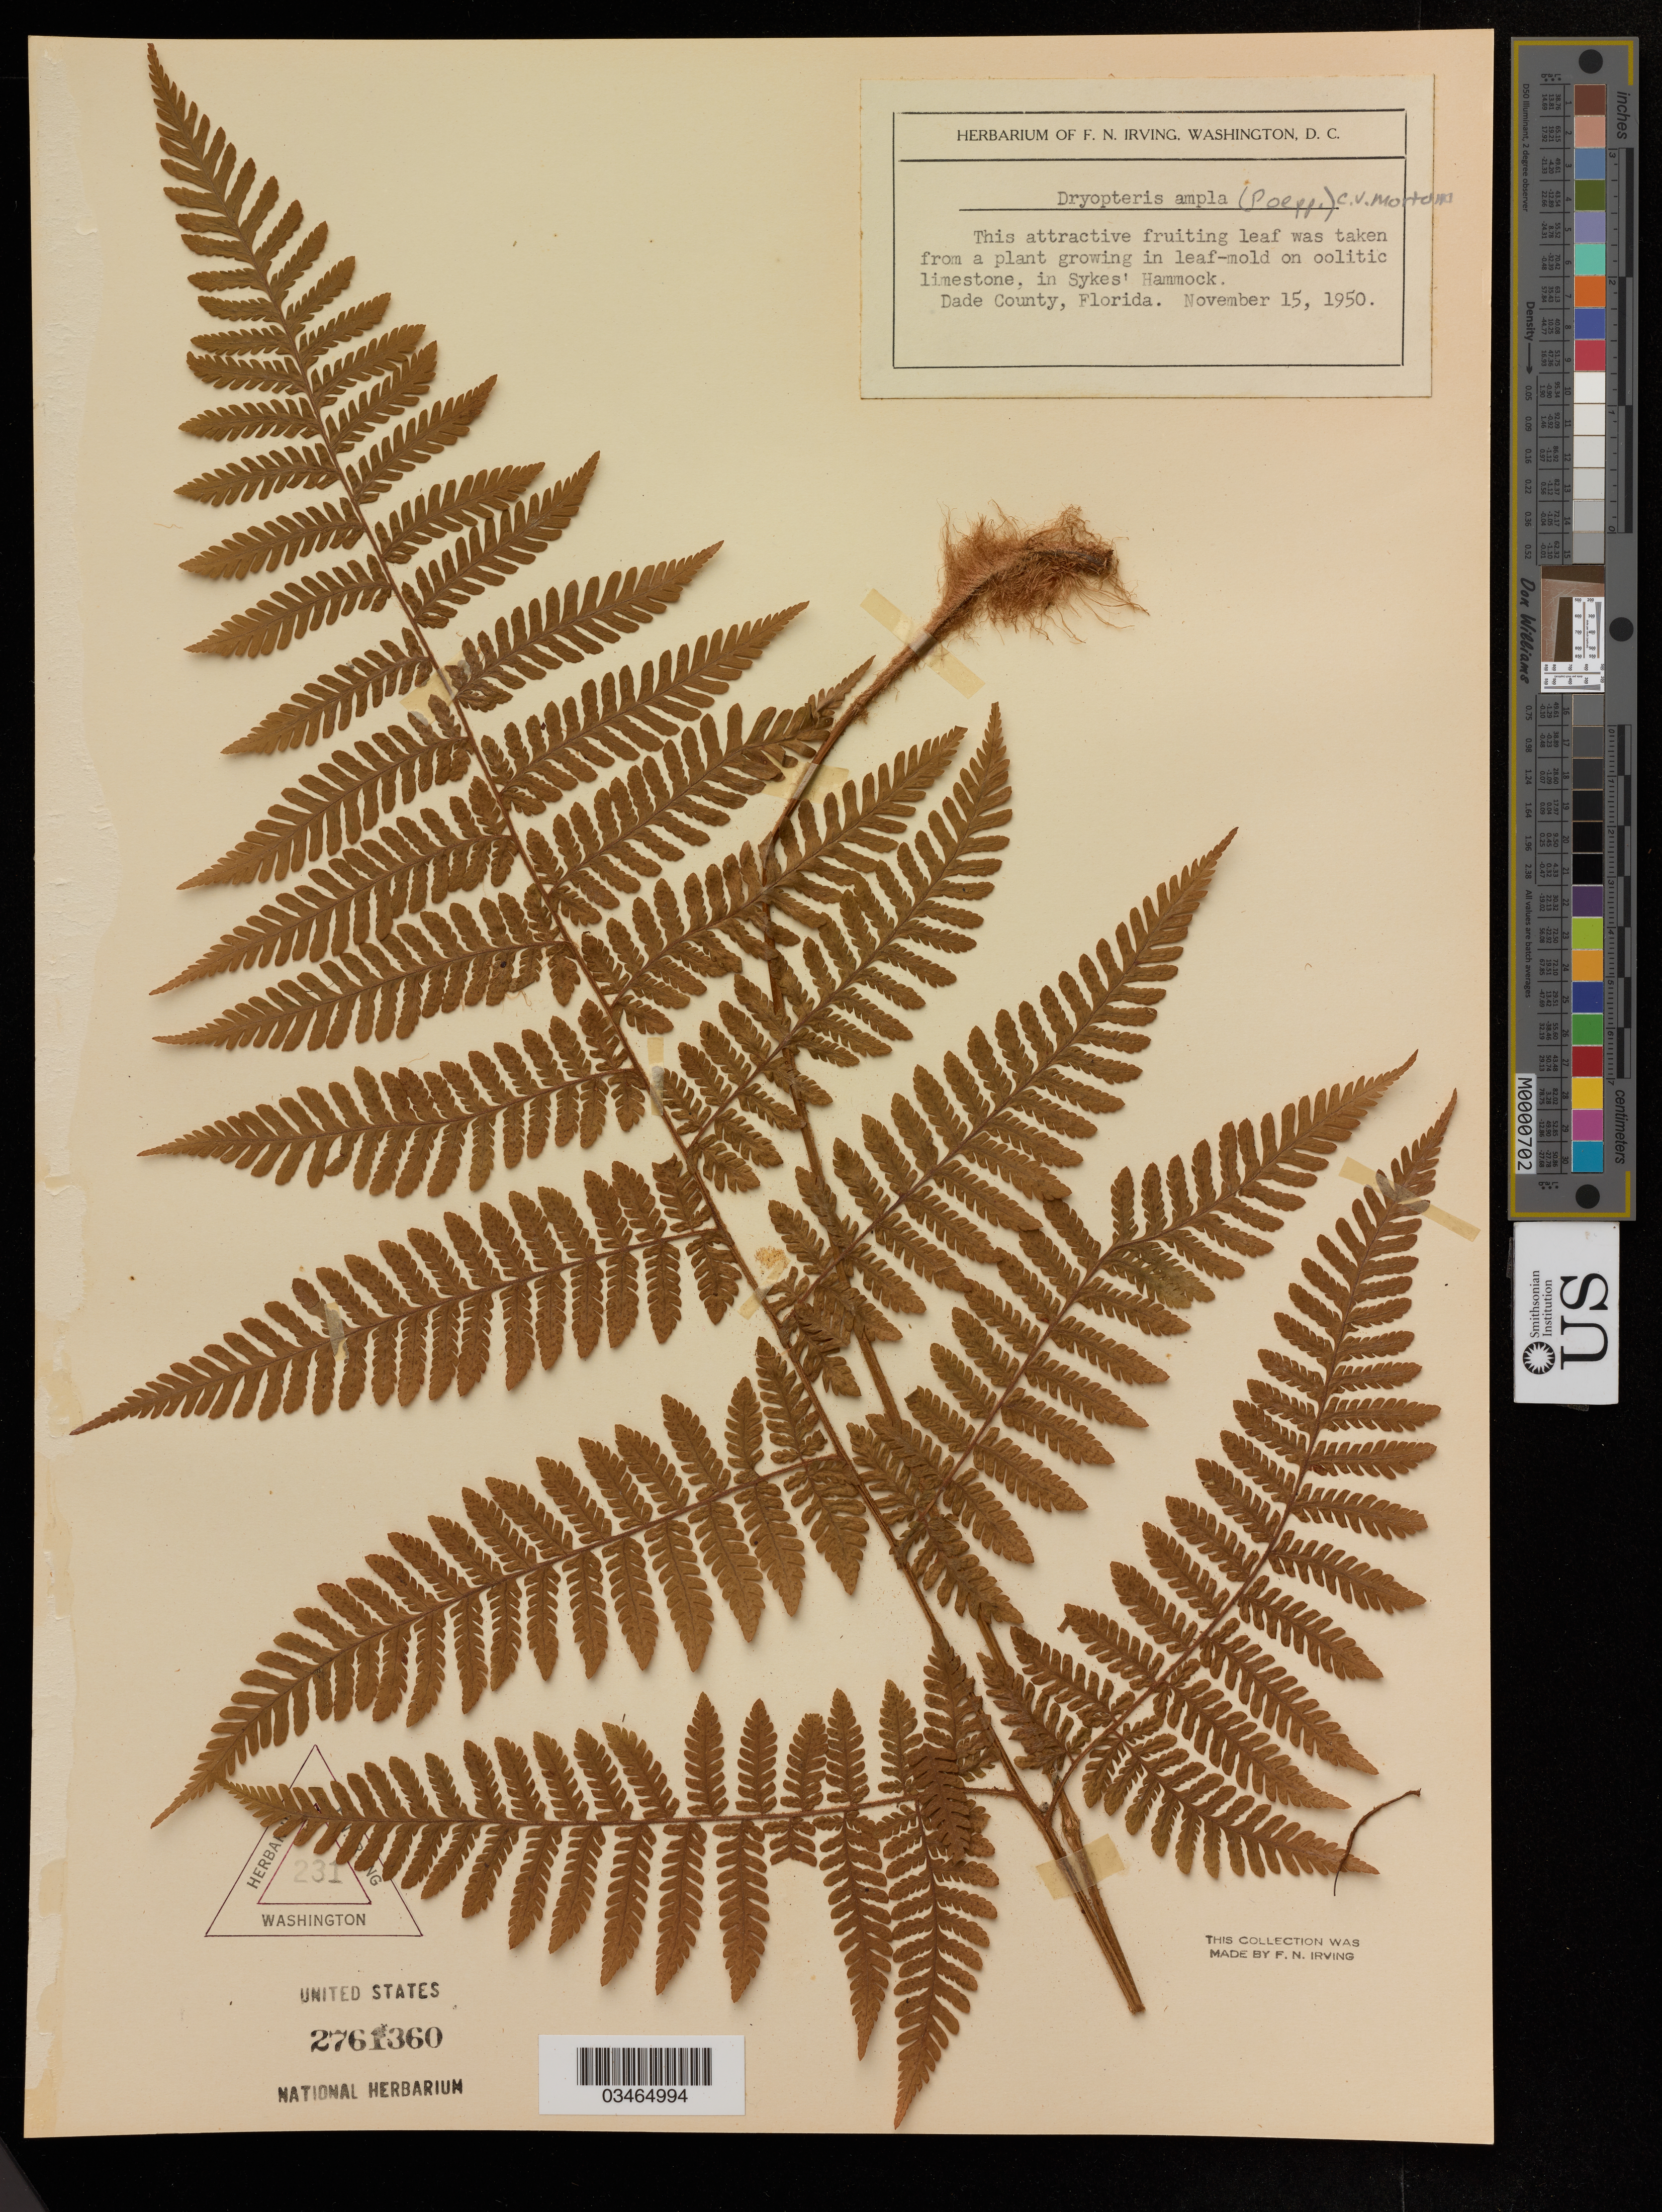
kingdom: Plantae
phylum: Tracheophyta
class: Polypodiopsida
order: Polypodiales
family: Dryopteridaceae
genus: Dryopteris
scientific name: Dryopteris ampla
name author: (Humb. & Bonpl. ex Willd.) Kuntze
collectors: F. Irving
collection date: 1950-11-15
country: United States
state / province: Florida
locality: In Sykes' Hammock, Dade County.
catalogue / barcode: US 2761360